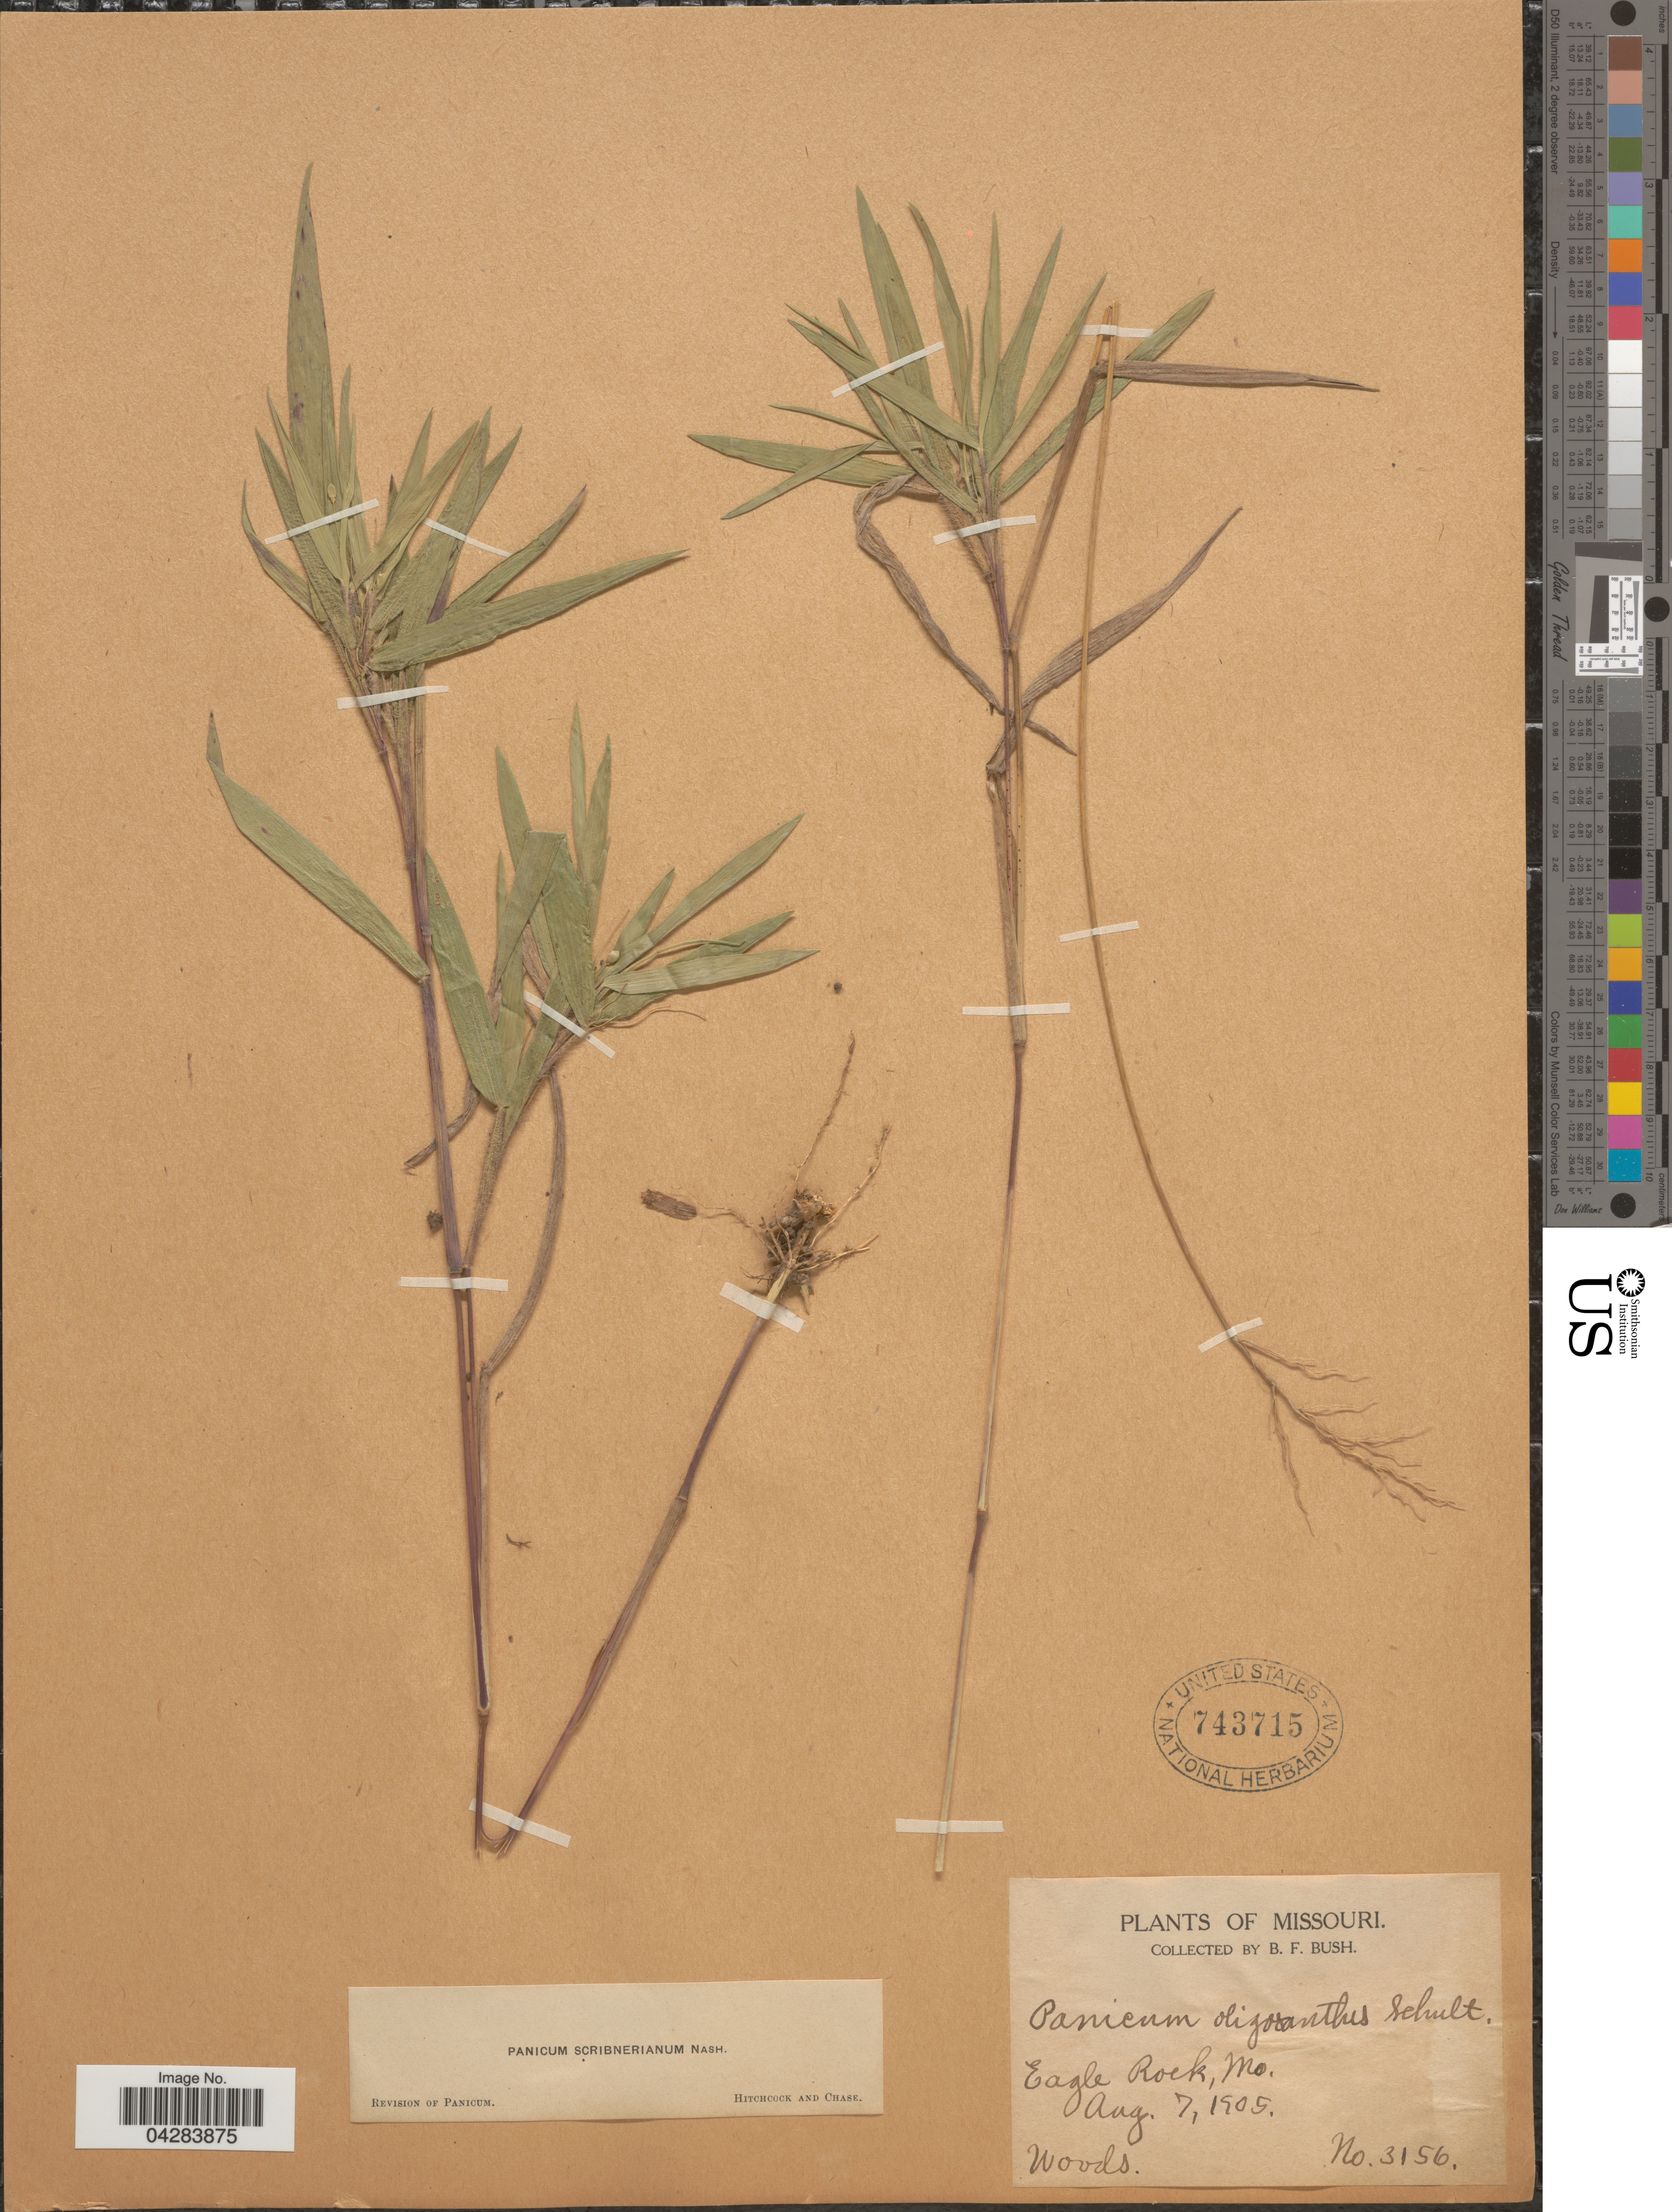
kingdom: Plantae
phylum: Tracheophyta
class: Liliopsida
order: Poales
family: Poaceae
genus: Dichanthelium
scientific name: Dichanthelium oligosanthes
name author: (Schult.) Gould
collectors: B. F. Bush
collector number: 3156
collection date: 1905-08-07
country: United States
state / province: Missouri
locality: Eagle Rock.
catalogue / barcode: US 743715